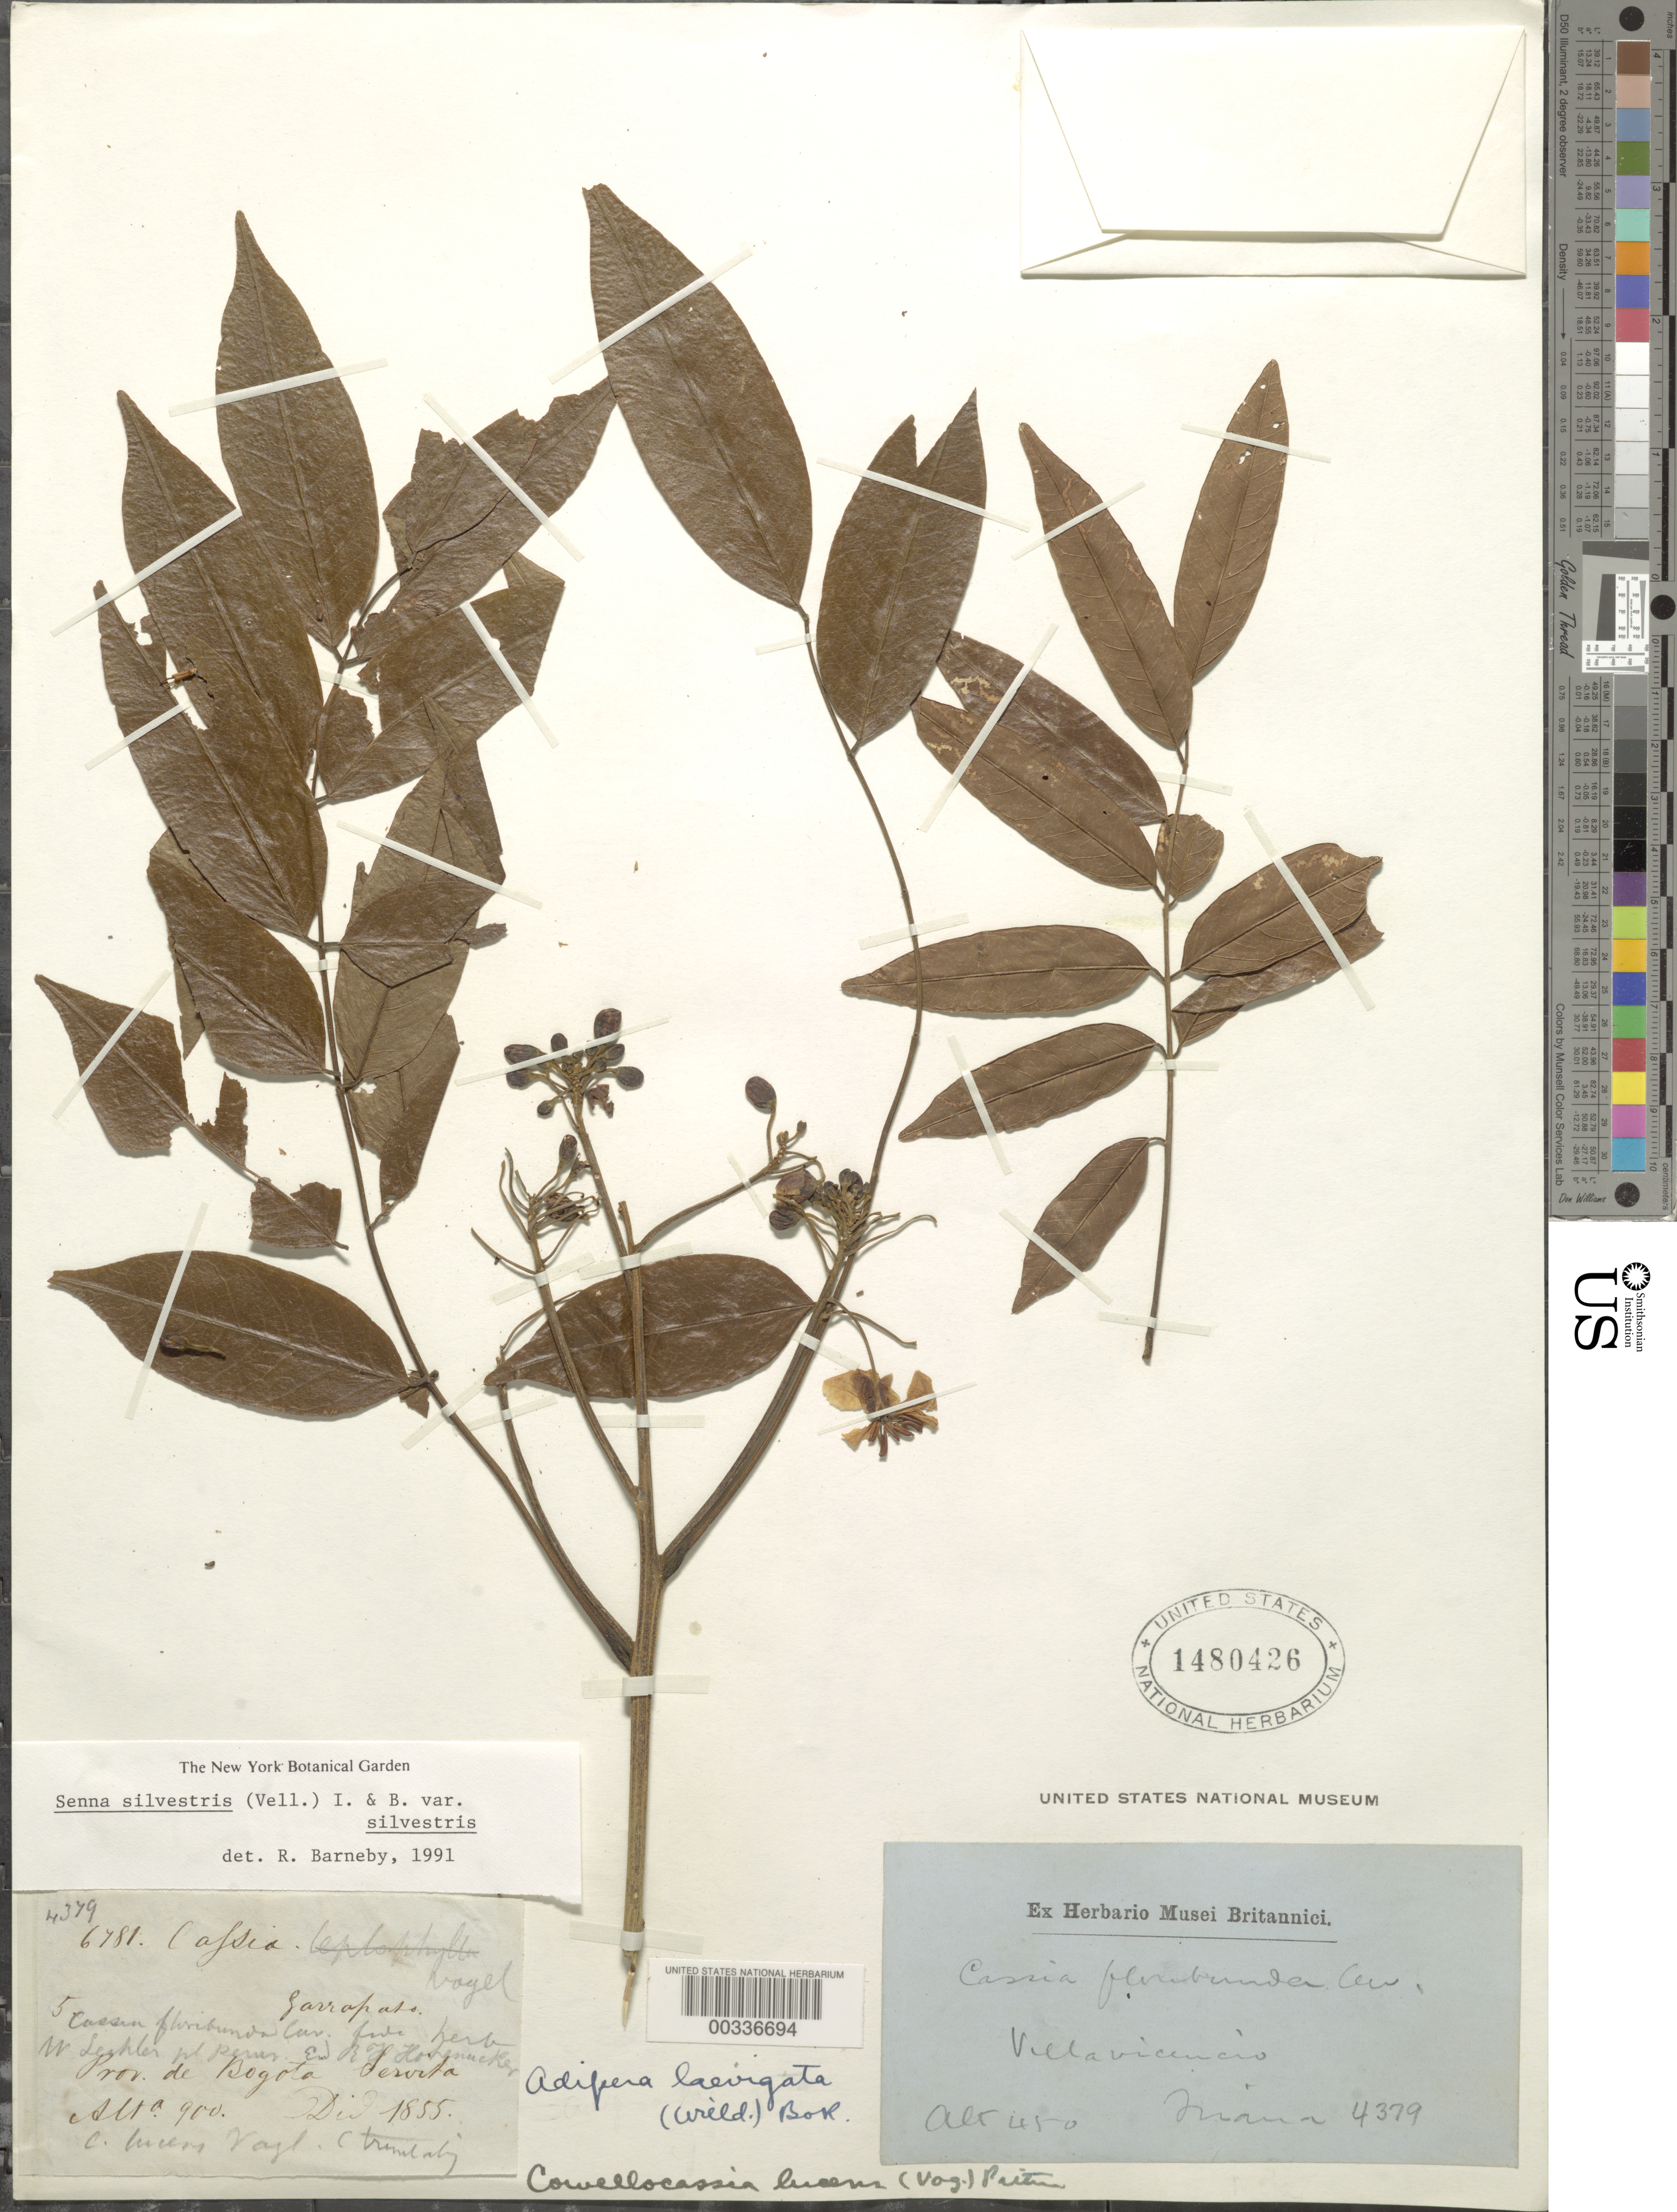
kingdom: Plantae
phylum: Tracheophyta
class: Magnoliopsida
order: Fabales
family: Fabaceae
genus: Senna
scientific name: Senna silvestris var. silvestris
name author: (Vell.) H.S. Irwin & Barneby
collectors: J. J. Triana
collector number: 4379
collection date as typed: Dec 1855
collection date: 1855-12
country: Colombia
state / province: Meta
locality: Villa Vicencia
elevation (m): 450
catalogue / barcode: US 1480426